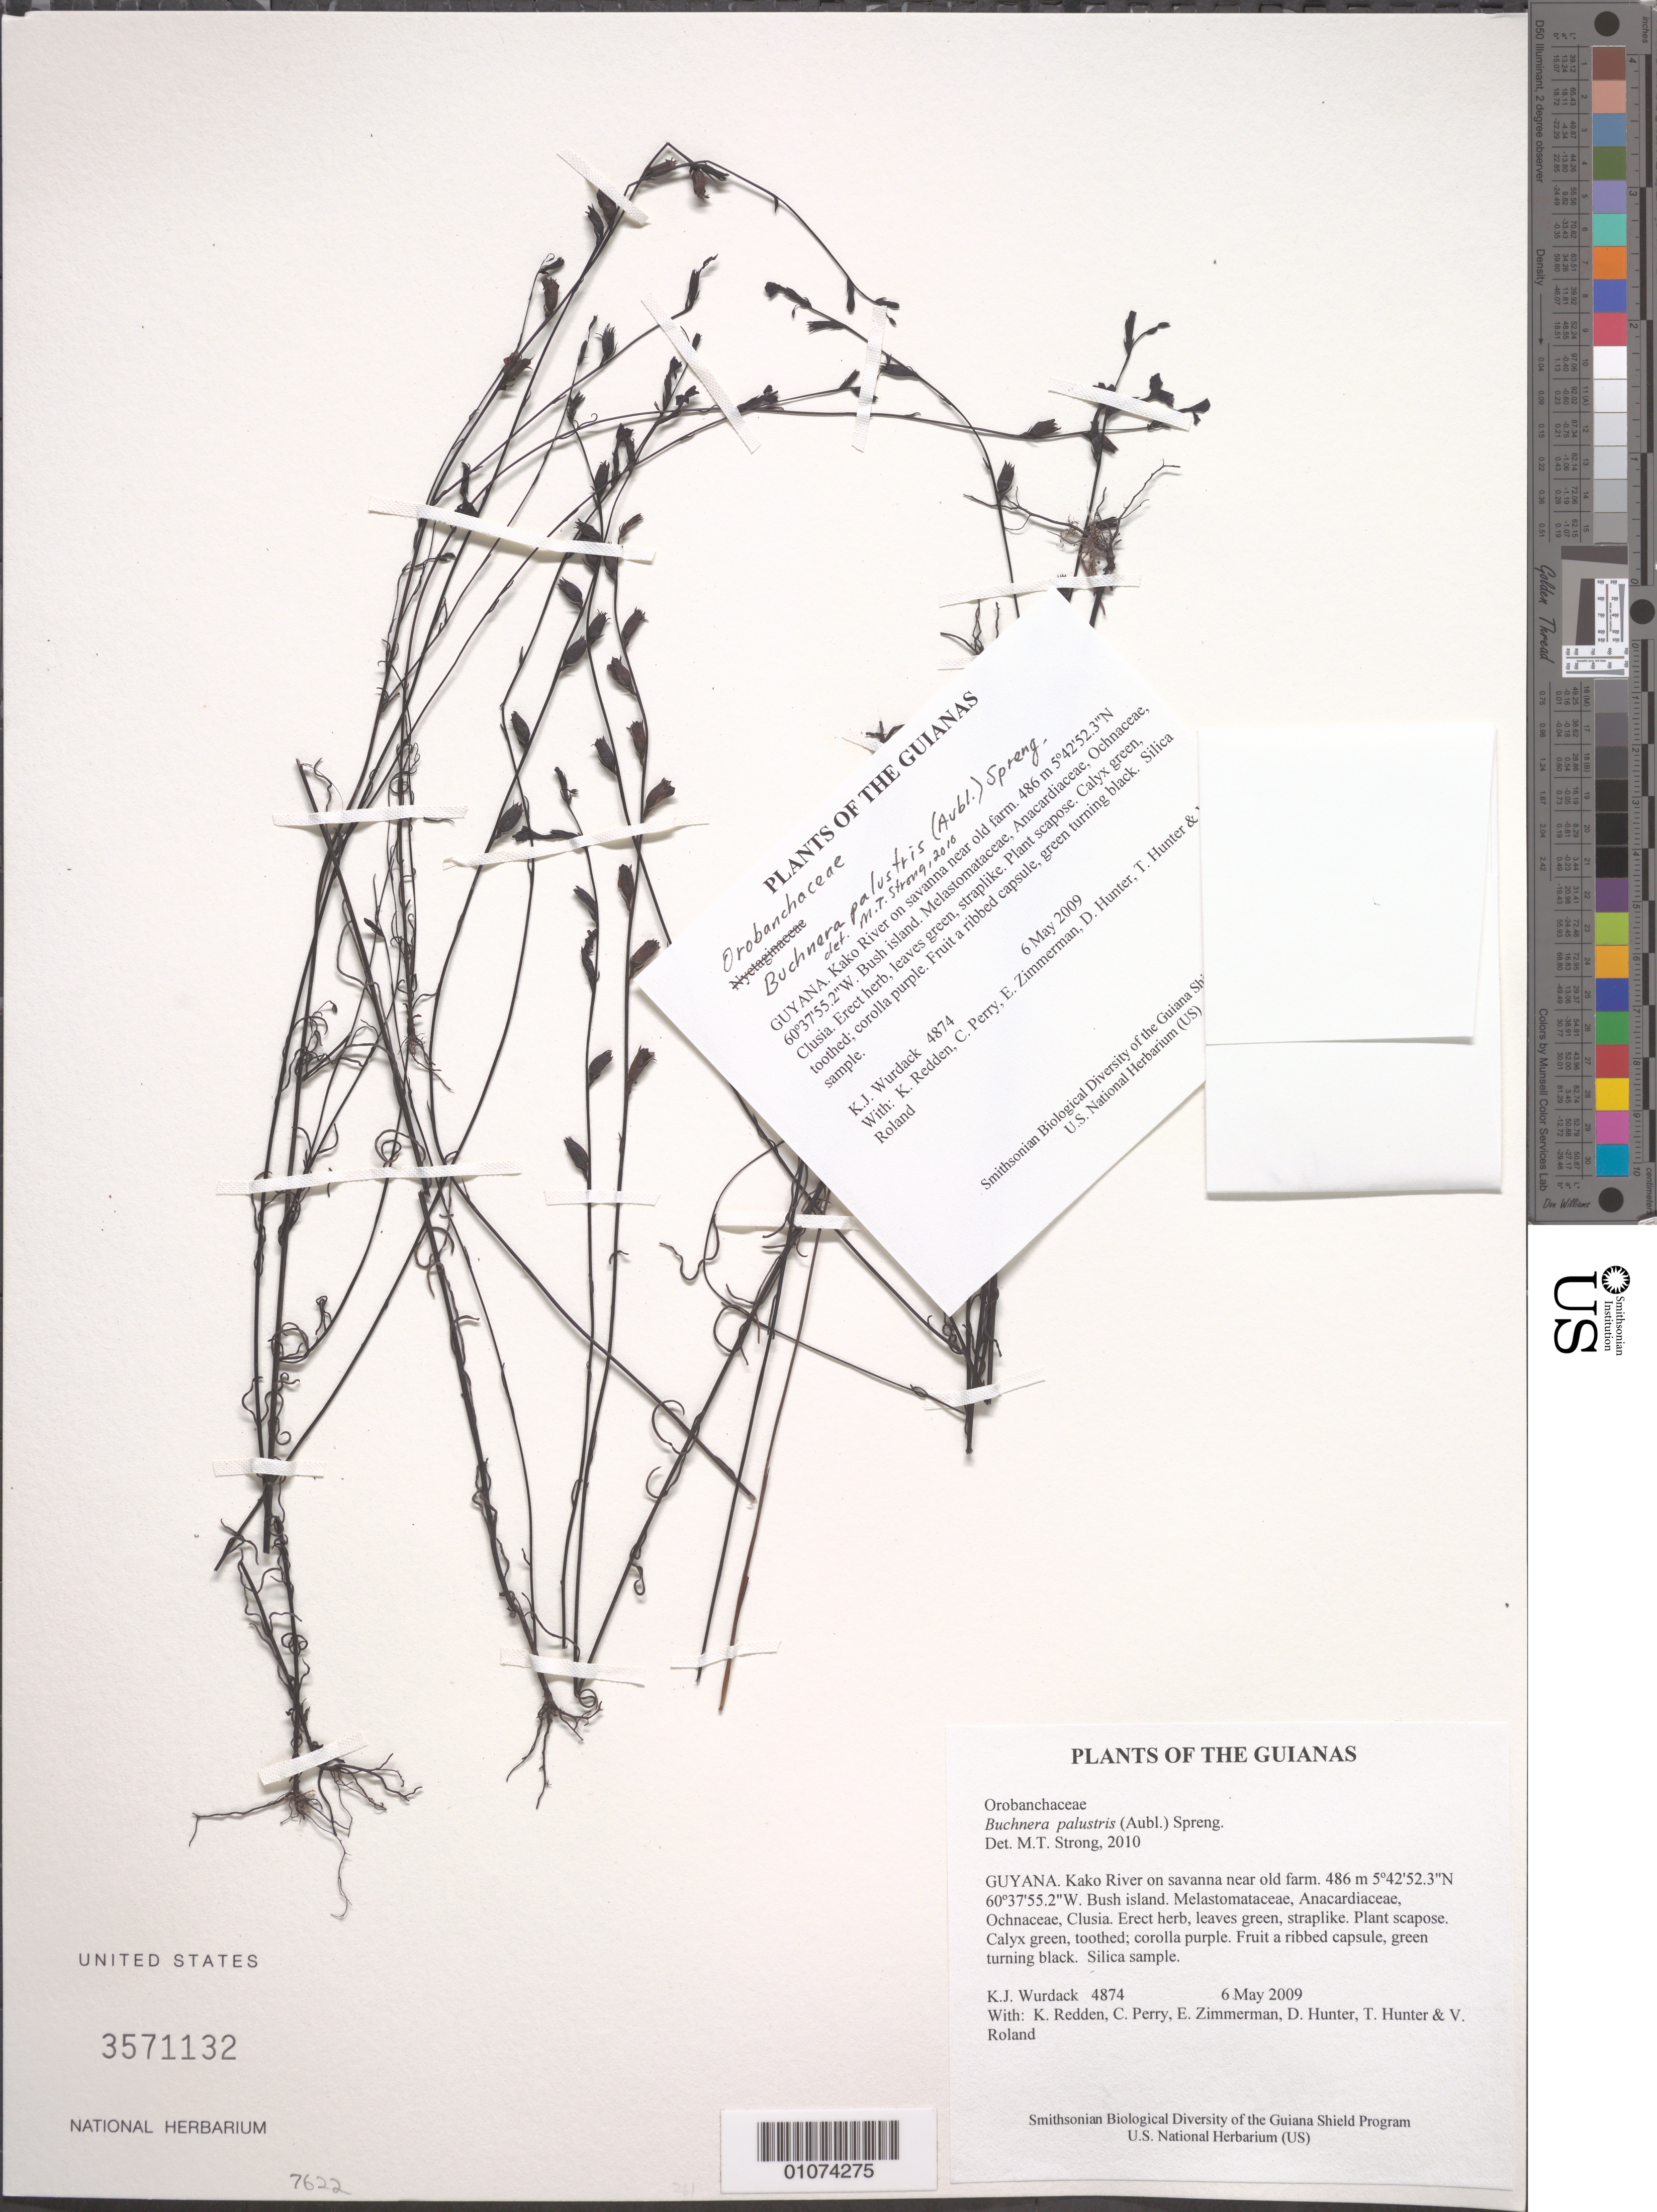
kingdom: Plantae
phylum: Tracheophyta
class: Magnoliopsida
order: Lamiales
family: Orobanchaceae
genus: Buchnera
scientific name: Buchnera palustris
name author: (Aubl.) Spreng.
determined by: Strong, M. T., (US), Smithsonian Institution - National Museum of Natural History (UNITED STATES)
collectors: K. Wurdack, K. M. Redden, C. Perry, E. Zimmerman, D. Hunter, T. Hunter & V. Roland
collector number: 4874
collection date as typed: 6 May 2009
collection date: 2009-05-06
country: Guyana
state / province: Cuyuni-Mazaruni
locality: Kako River on savanna near old farm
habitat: Bush island. Melastomataceae, Anacardiaceae, Ochnaceae, Clusia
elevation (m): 486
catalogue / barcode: US 3571132